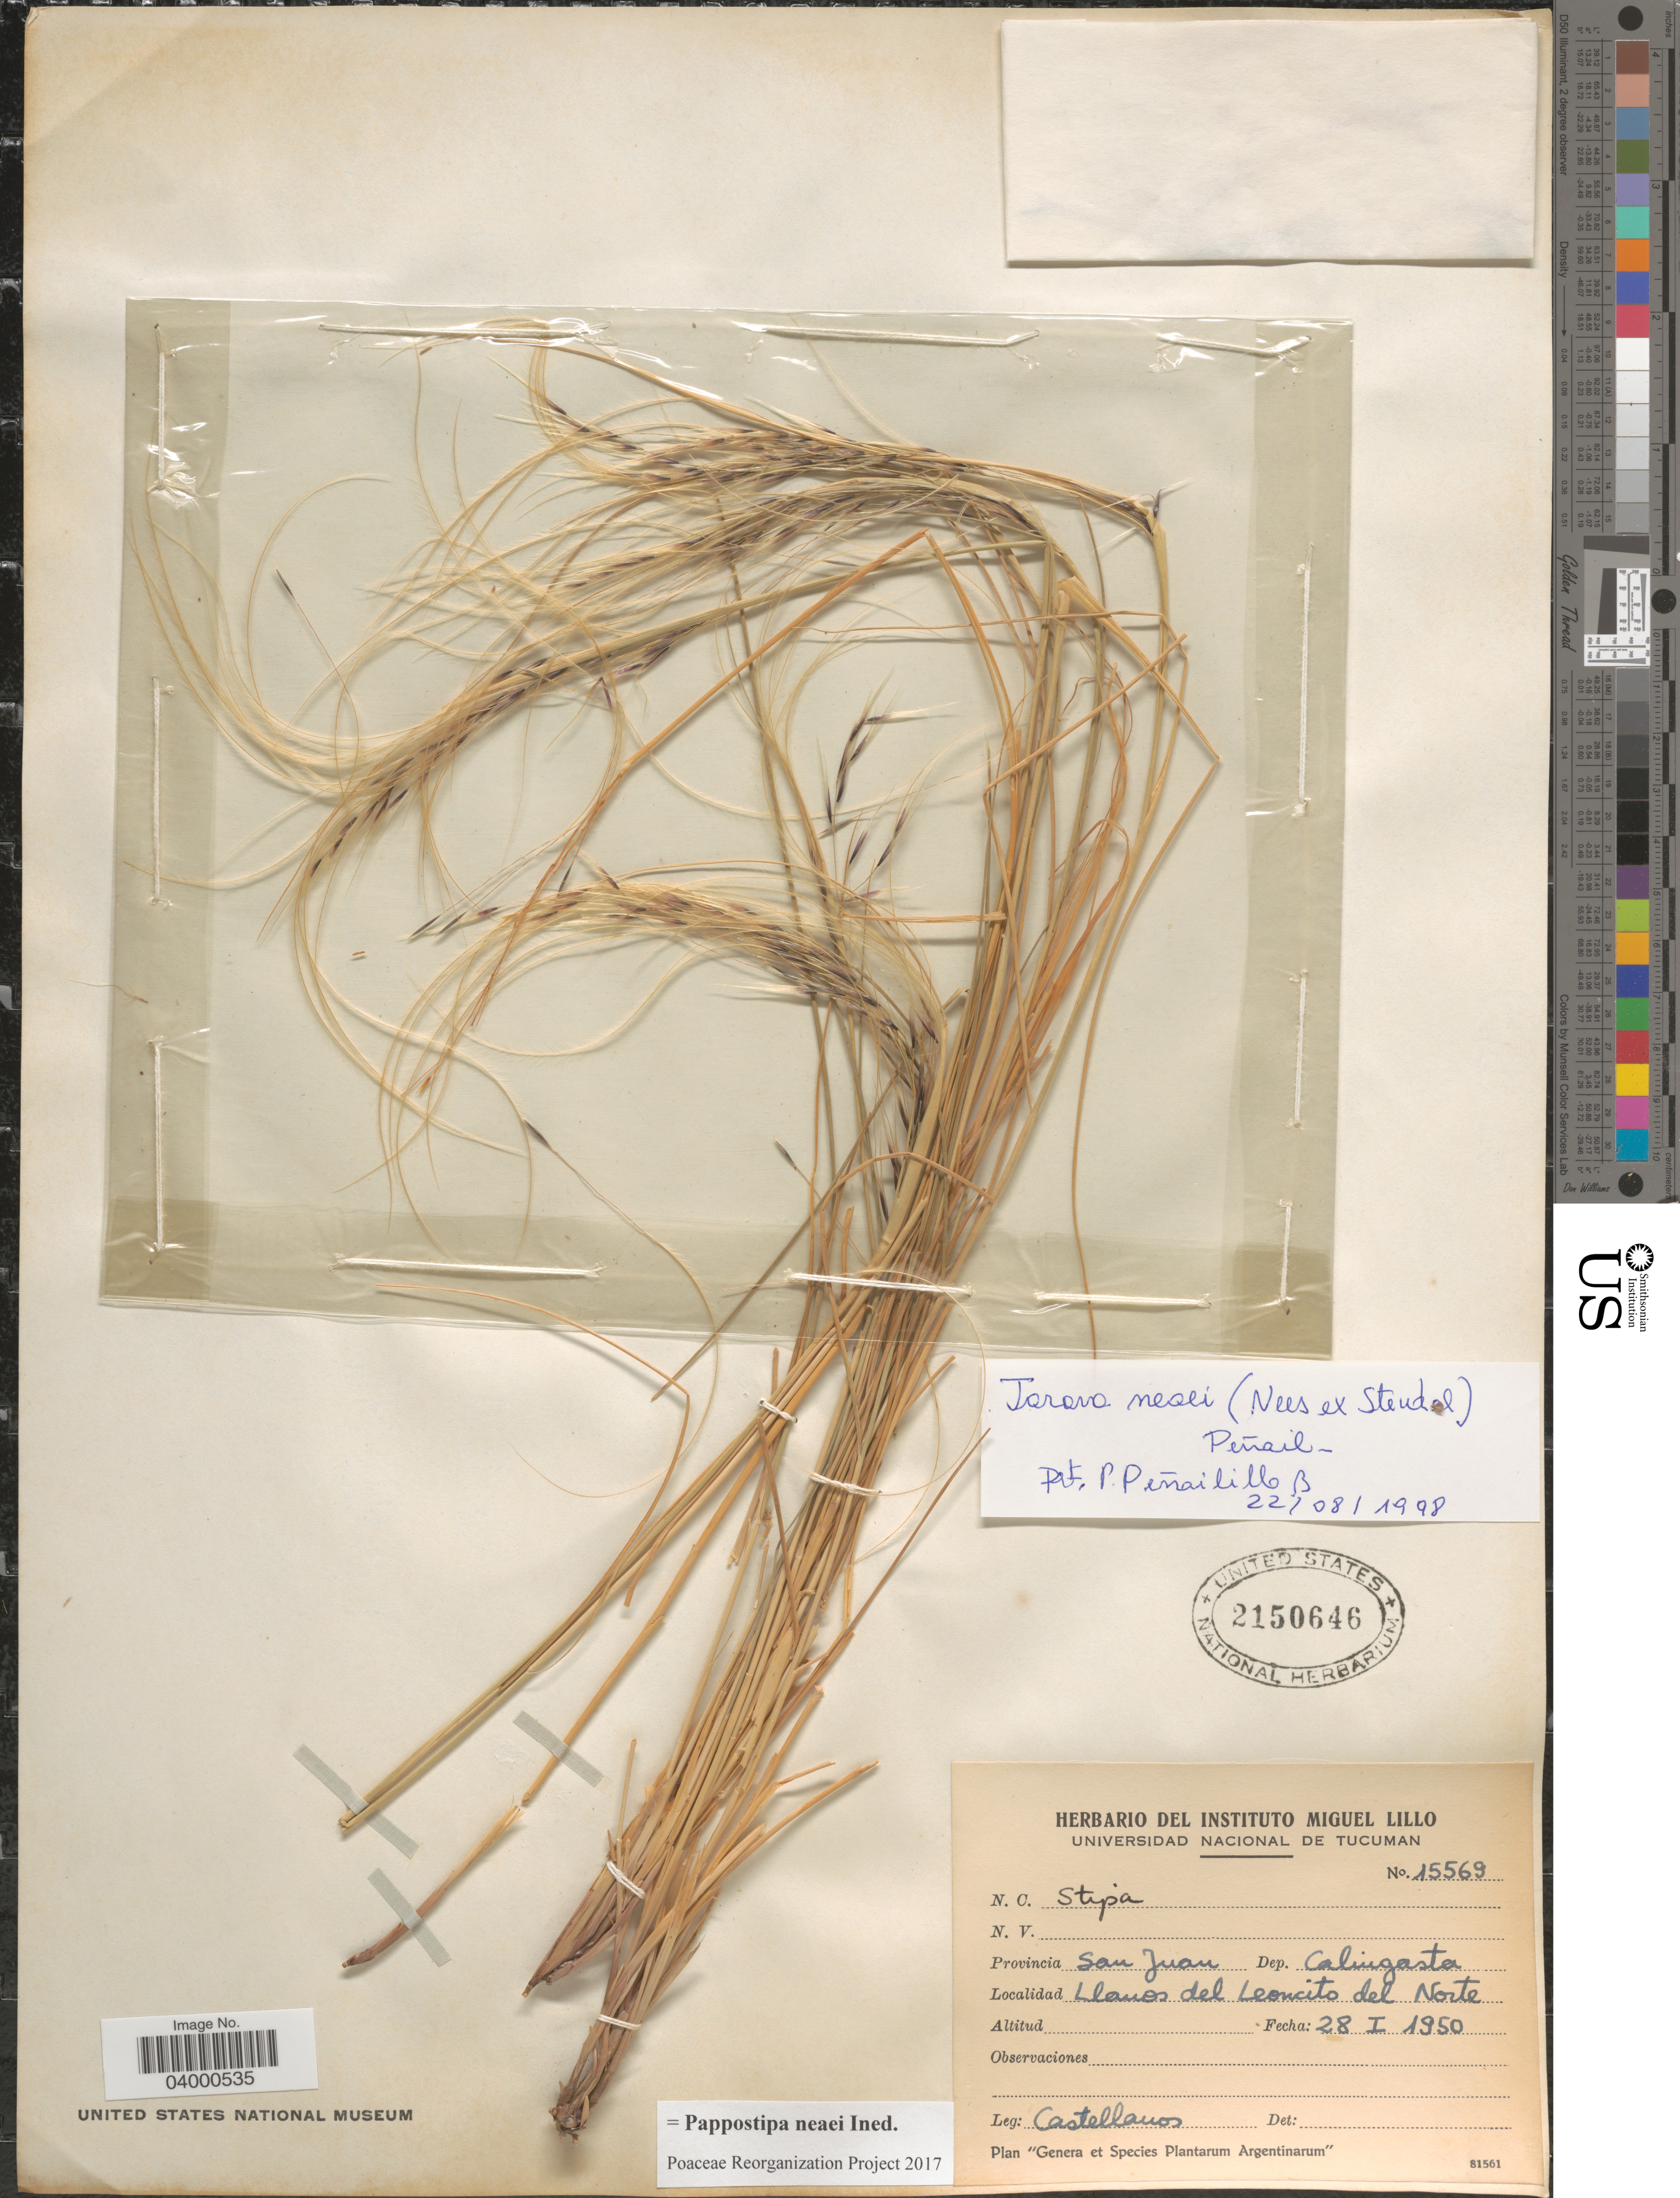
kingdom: Plantae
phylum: Tracheophyta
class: Liliopsida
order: Poales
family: Poaceae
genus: Pappostipa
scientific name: Pappostipa neaei ined.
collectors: -- Castellanos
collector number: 15569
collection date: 1950-01-28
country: Argentina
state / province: San Juan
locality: Dep. Caliugasta. Llanos del Leoncito del Norte.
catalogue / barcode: US 2150646